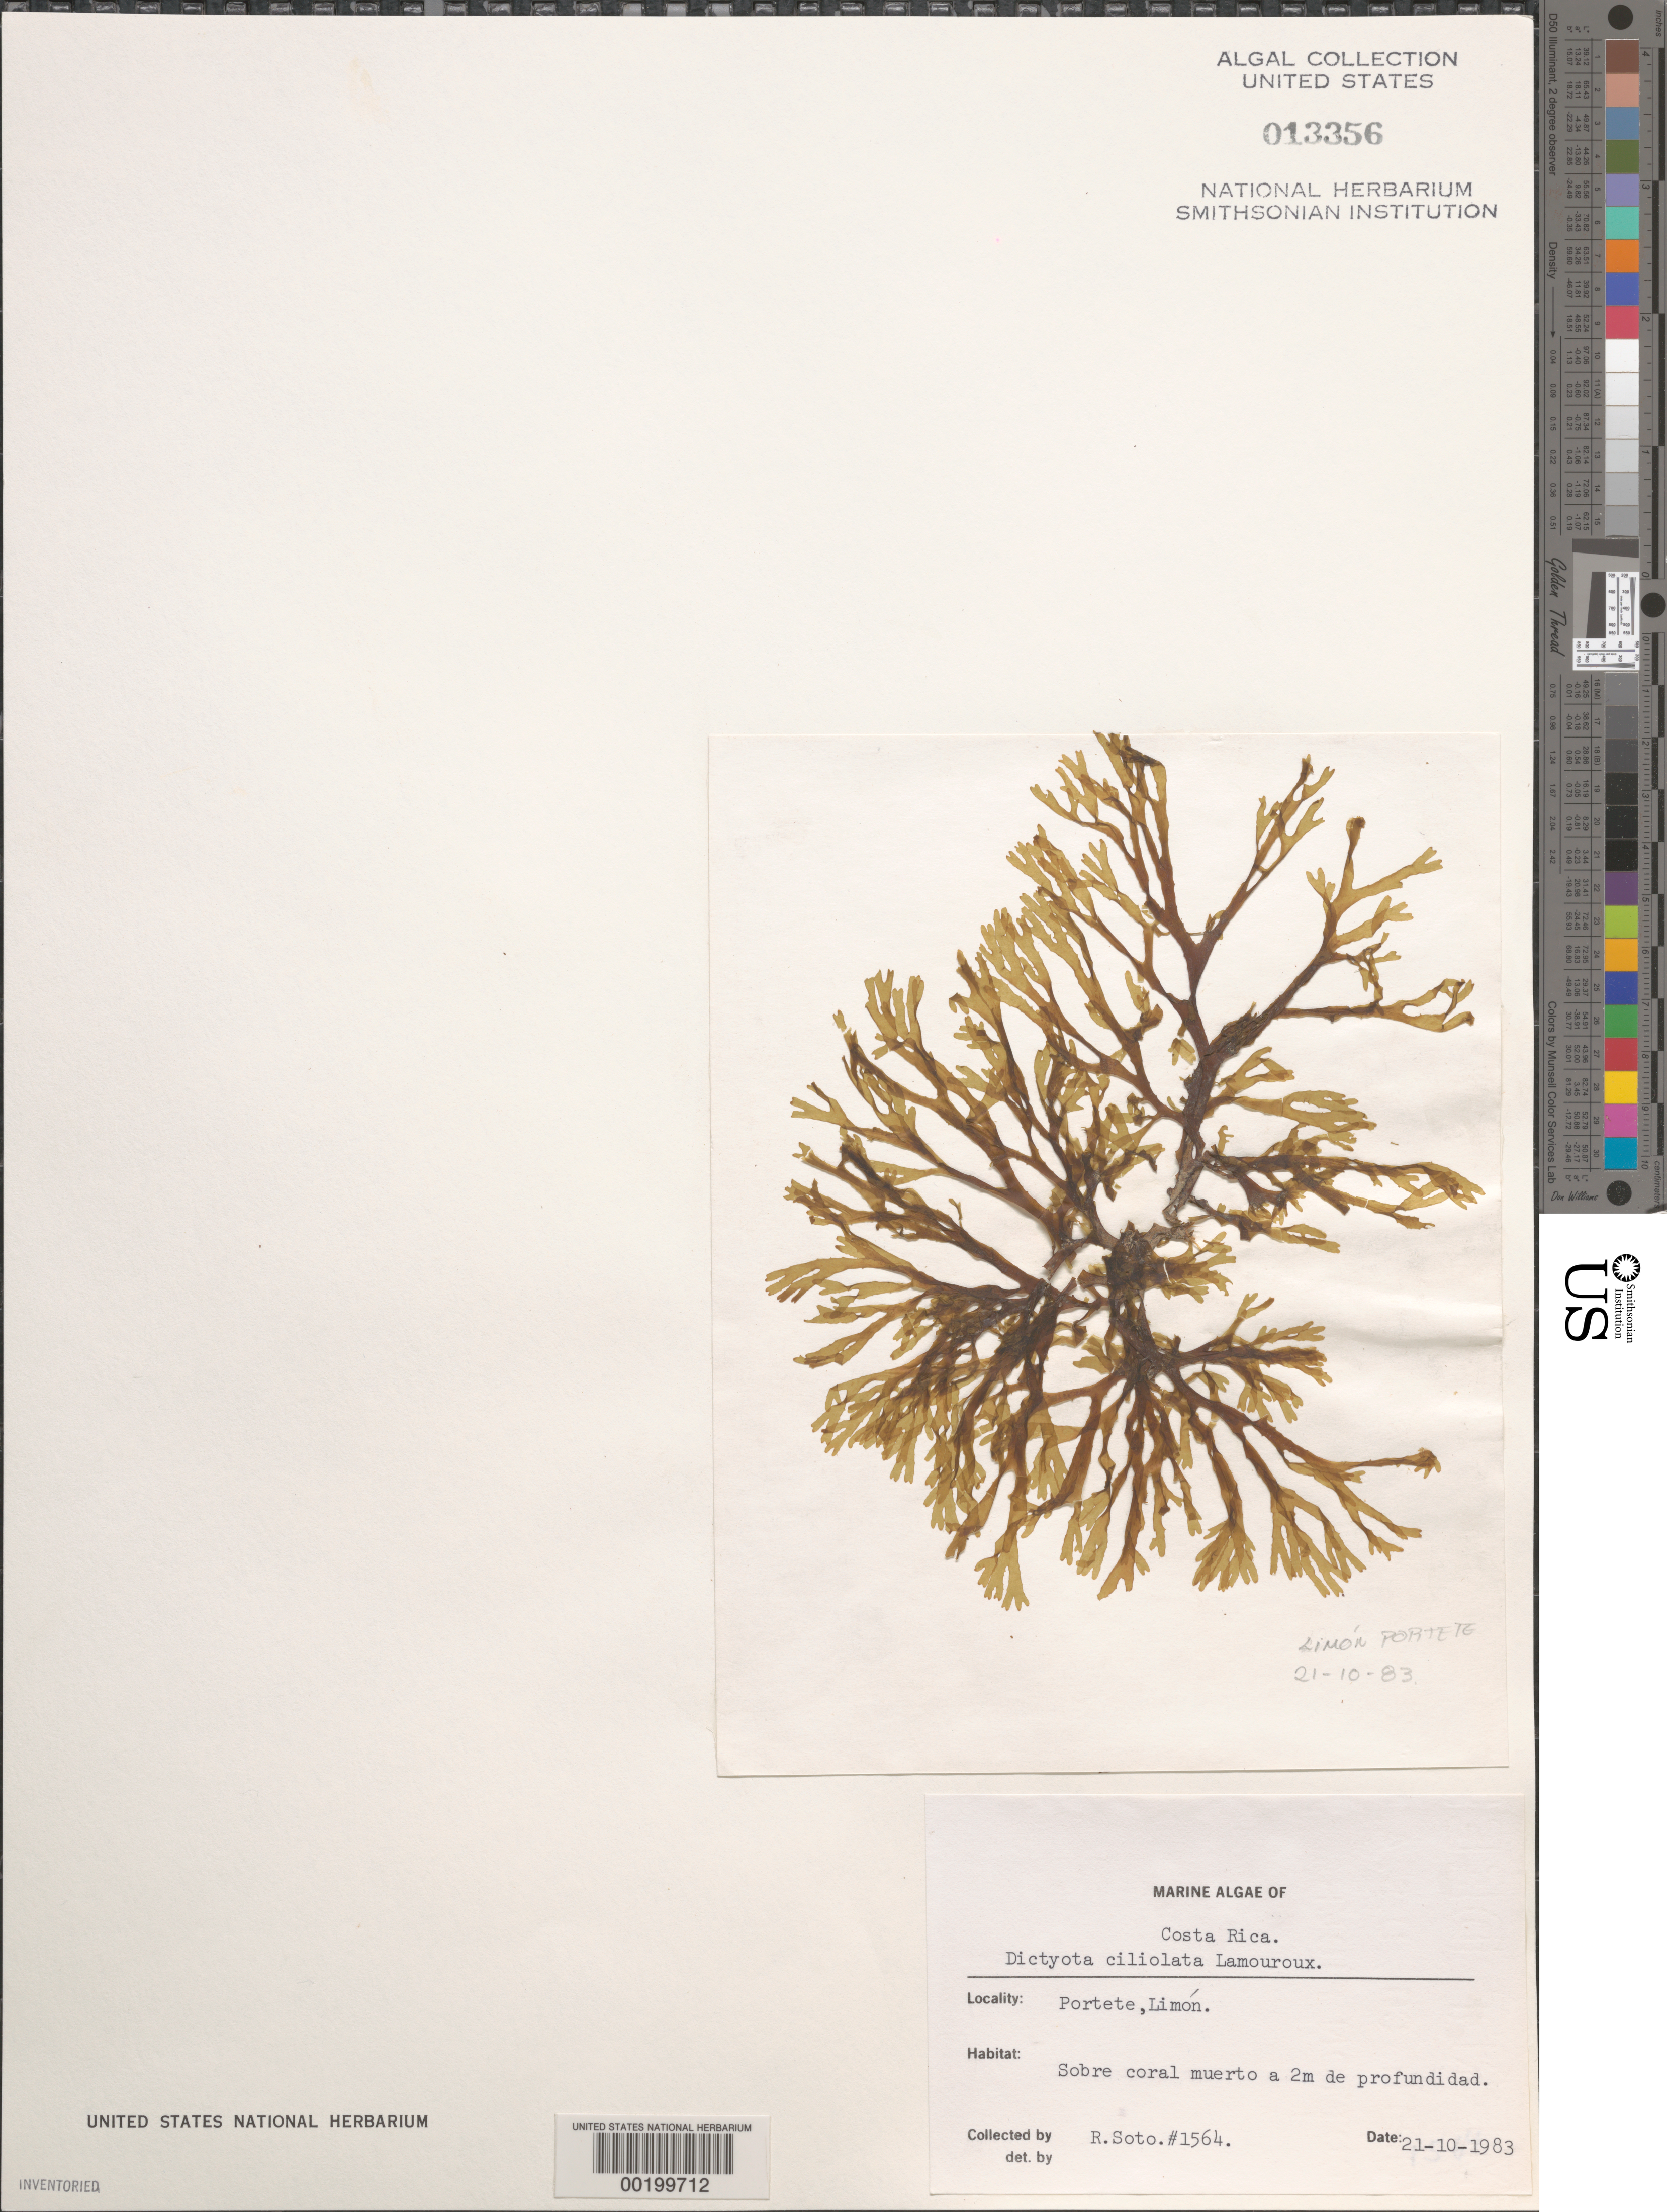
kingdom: Chromista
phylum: Ochrophyta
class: Phaeophyceae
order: Dictyotales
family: Dictyotaceae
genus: Dictyota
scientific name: Dictyota ciliolata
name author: Sond. ex Kütz.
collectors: R. Soto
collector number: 1564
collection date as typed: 21 Oct 1983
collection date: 1983-10-21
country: Costa Rica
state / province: Limón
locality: Portete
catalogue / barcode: US 13356